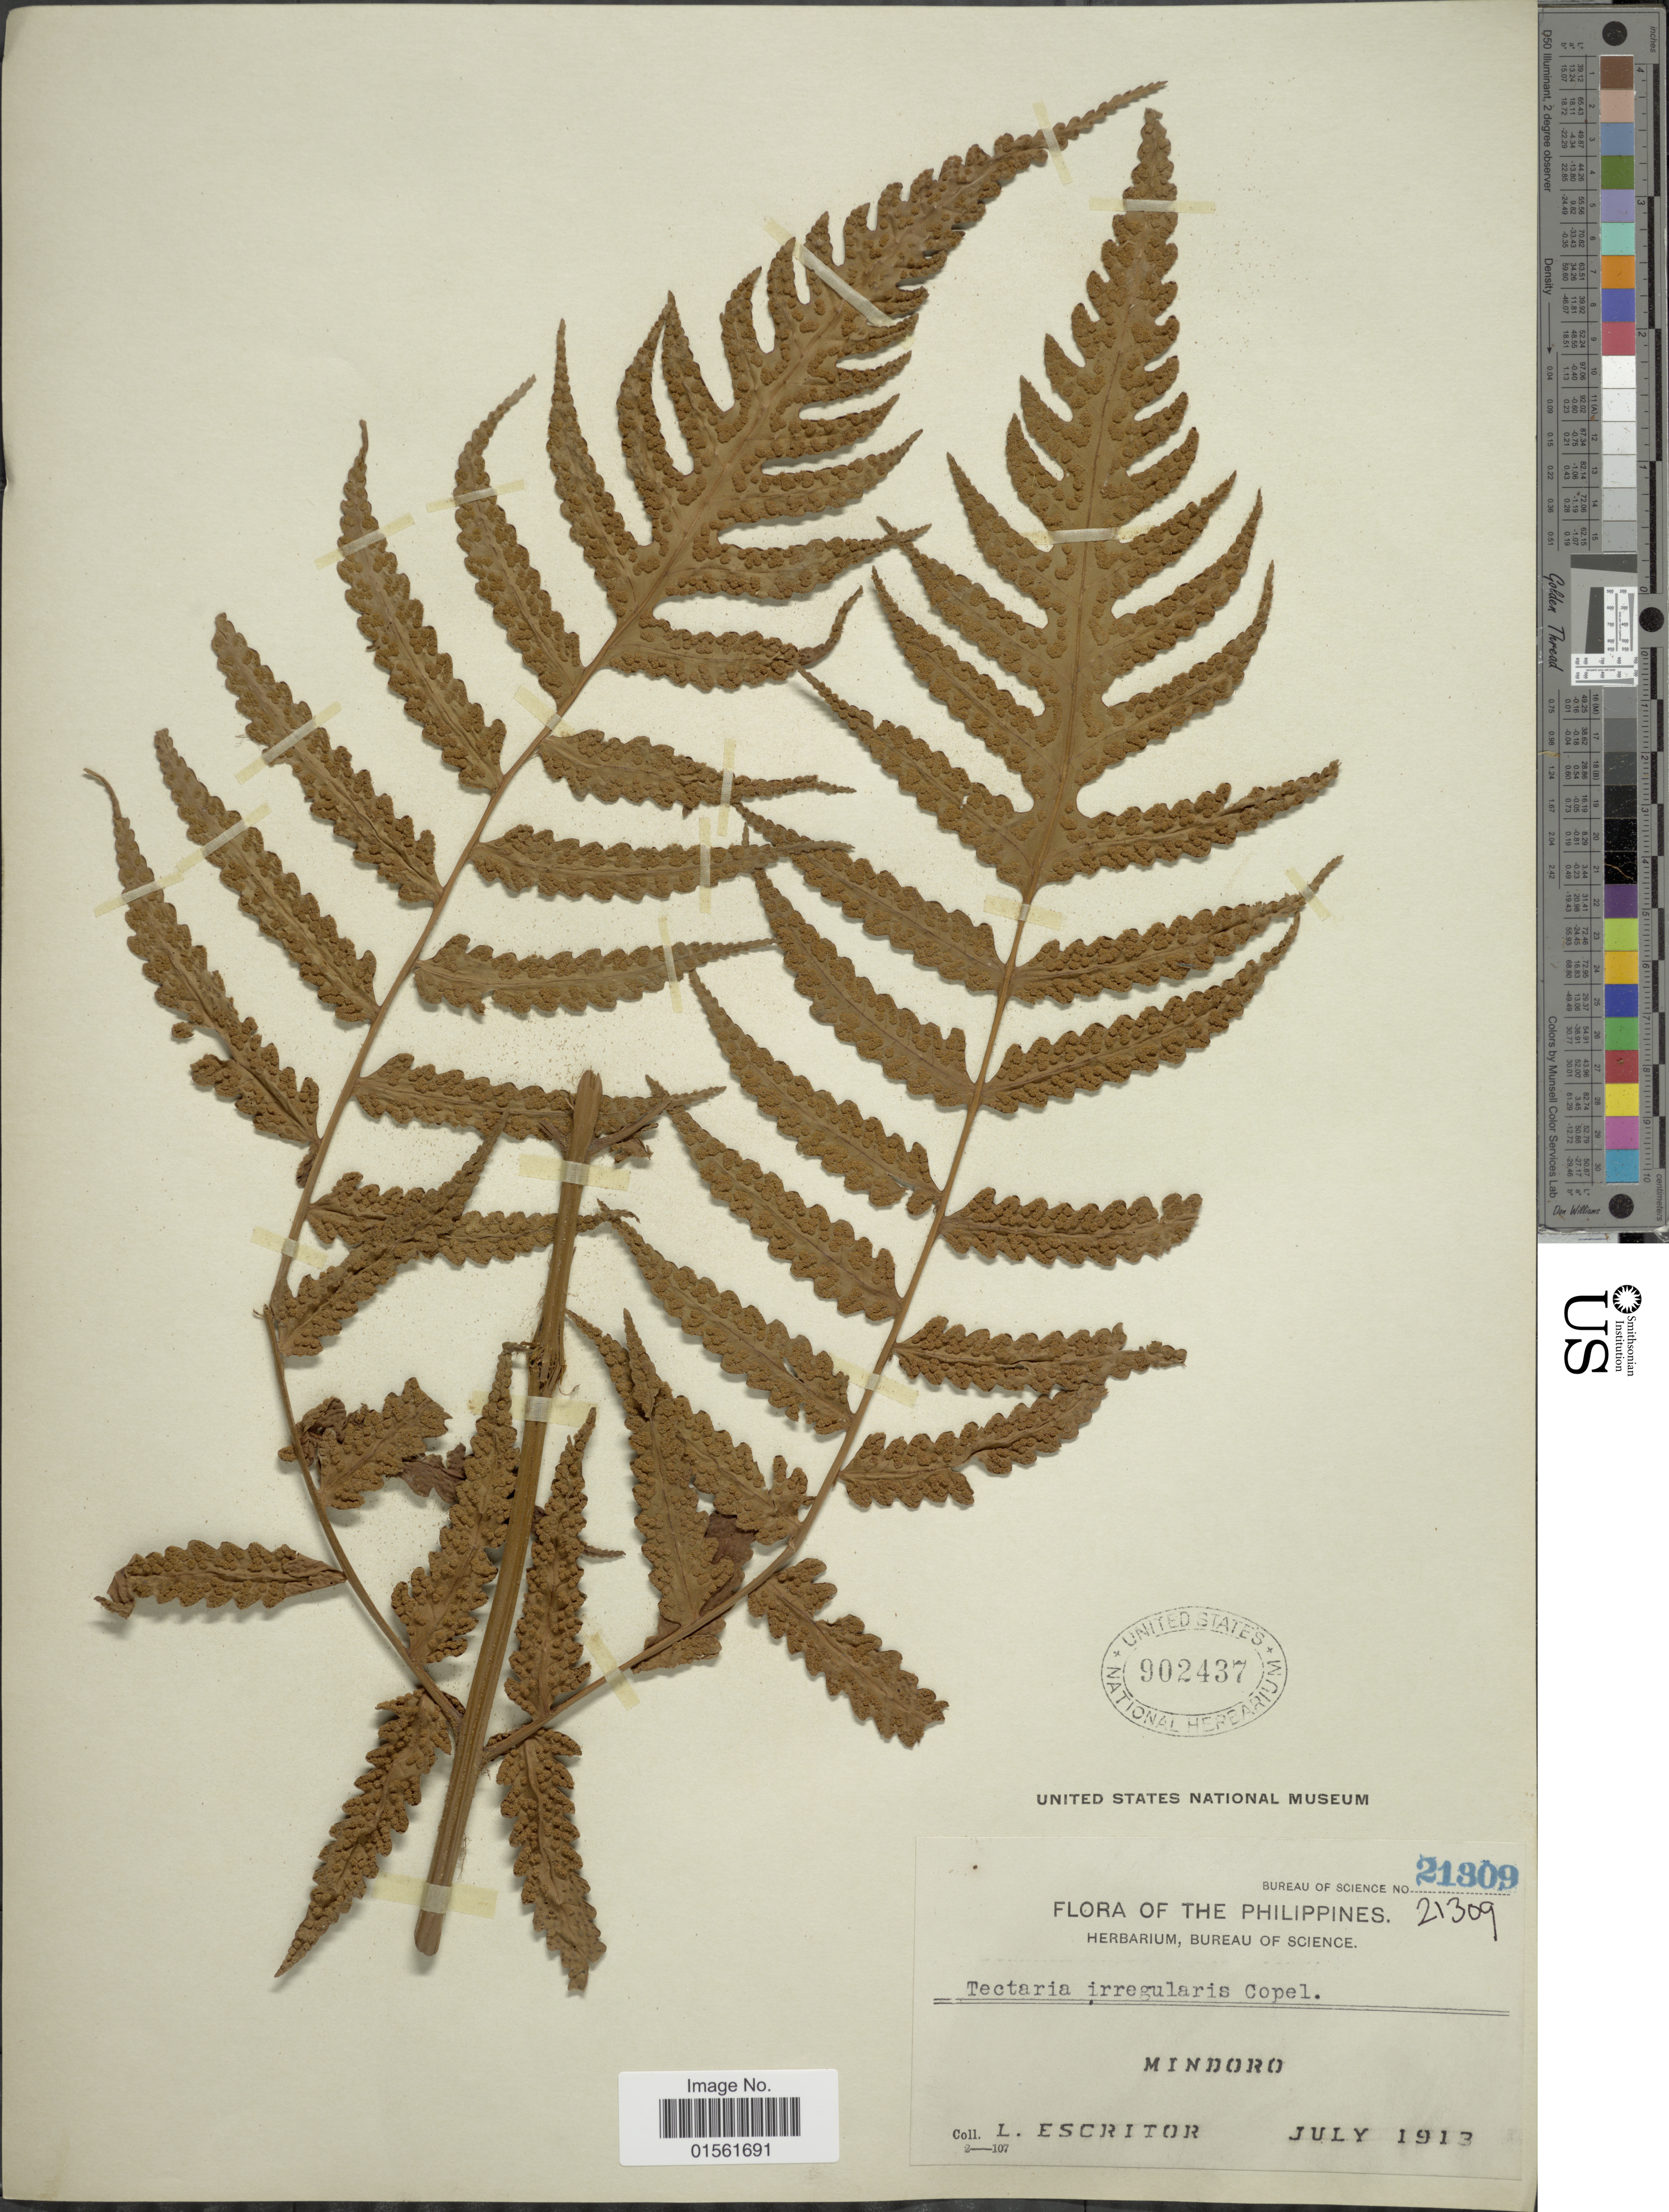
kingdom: Plantae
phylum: Tracheophyta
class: Polypodiopsida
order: Polypodiales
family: Dryopteridaceae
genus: Pleocnemia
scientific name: Pleocnemia macrodonta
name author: (C. Presl ex Fée) Holttum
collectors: L. Escritor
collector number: Bureau of Science 21309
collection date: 1913-07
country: Philippines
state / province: Mimaropa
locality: Mindoro.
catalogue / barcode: US 902437